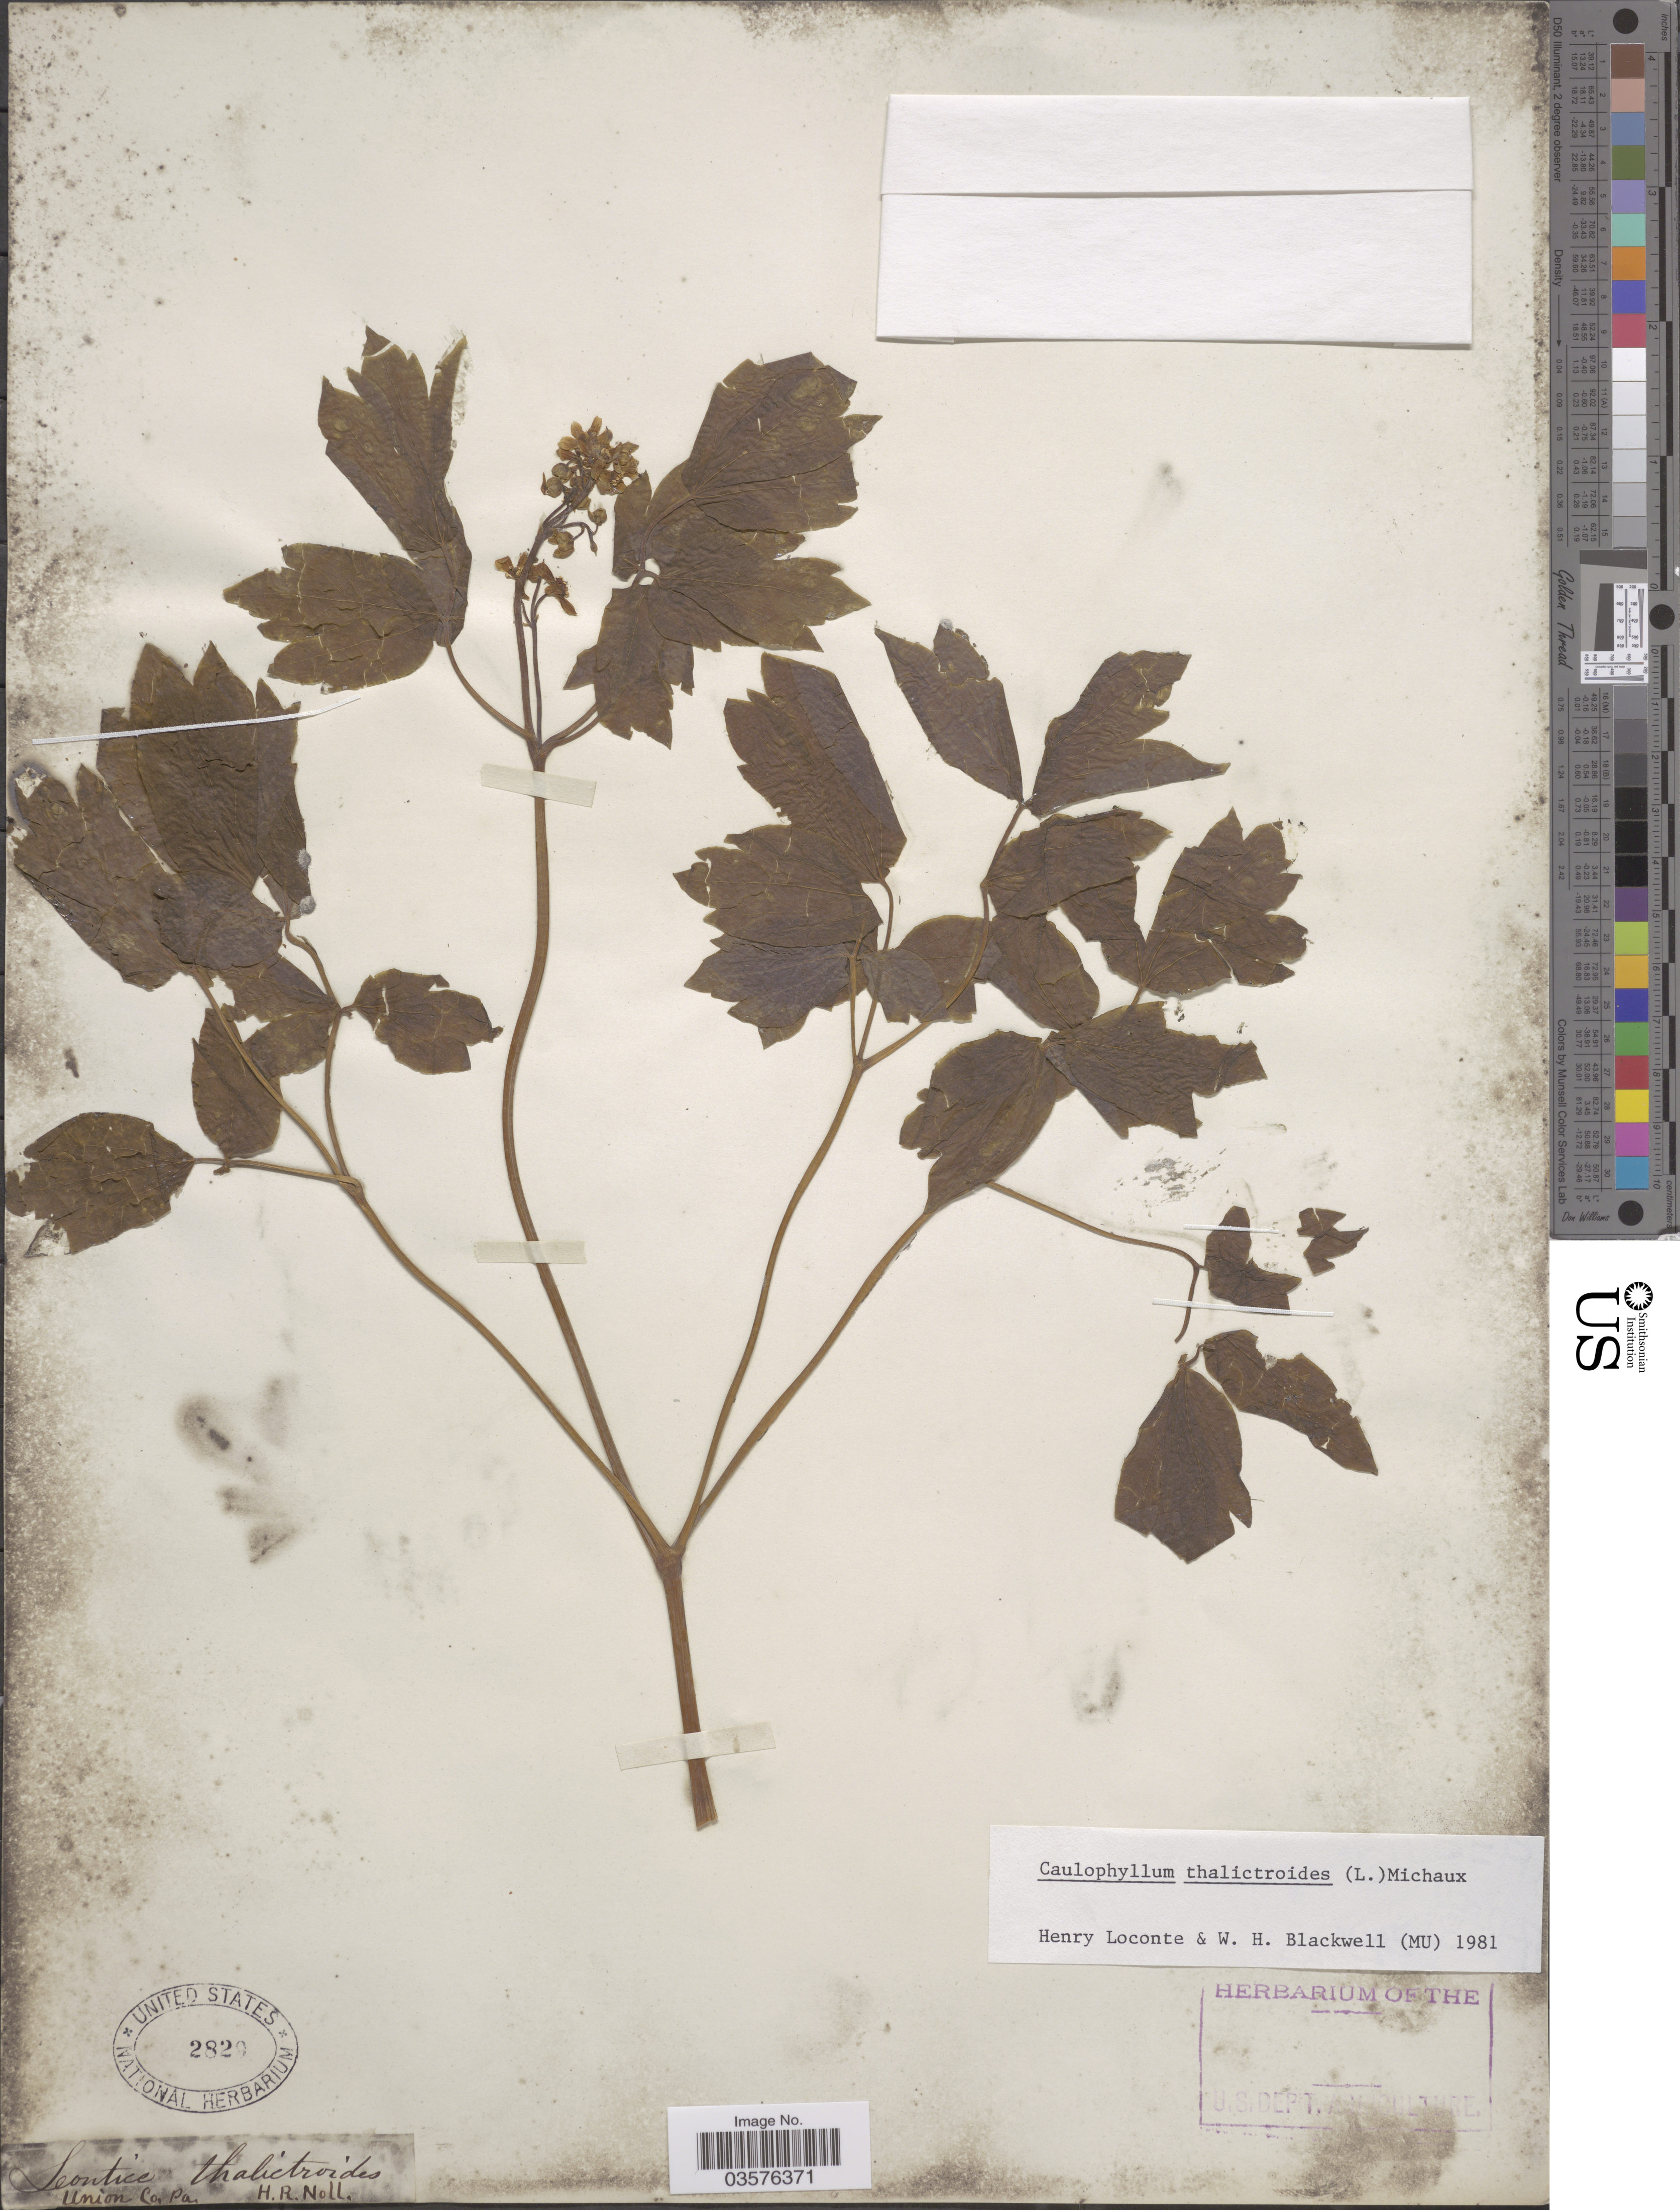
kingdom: Plantae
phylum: Tracheophyta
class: Magnoliopsida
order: Ranunculales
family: Berberidaceae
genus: Caulophyllum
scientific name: Caulophyllum thalictroides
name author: (L.) Michx.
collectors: H. Noll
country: United States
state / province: Pennsylvania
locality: Union Co.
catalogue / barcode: US 2829